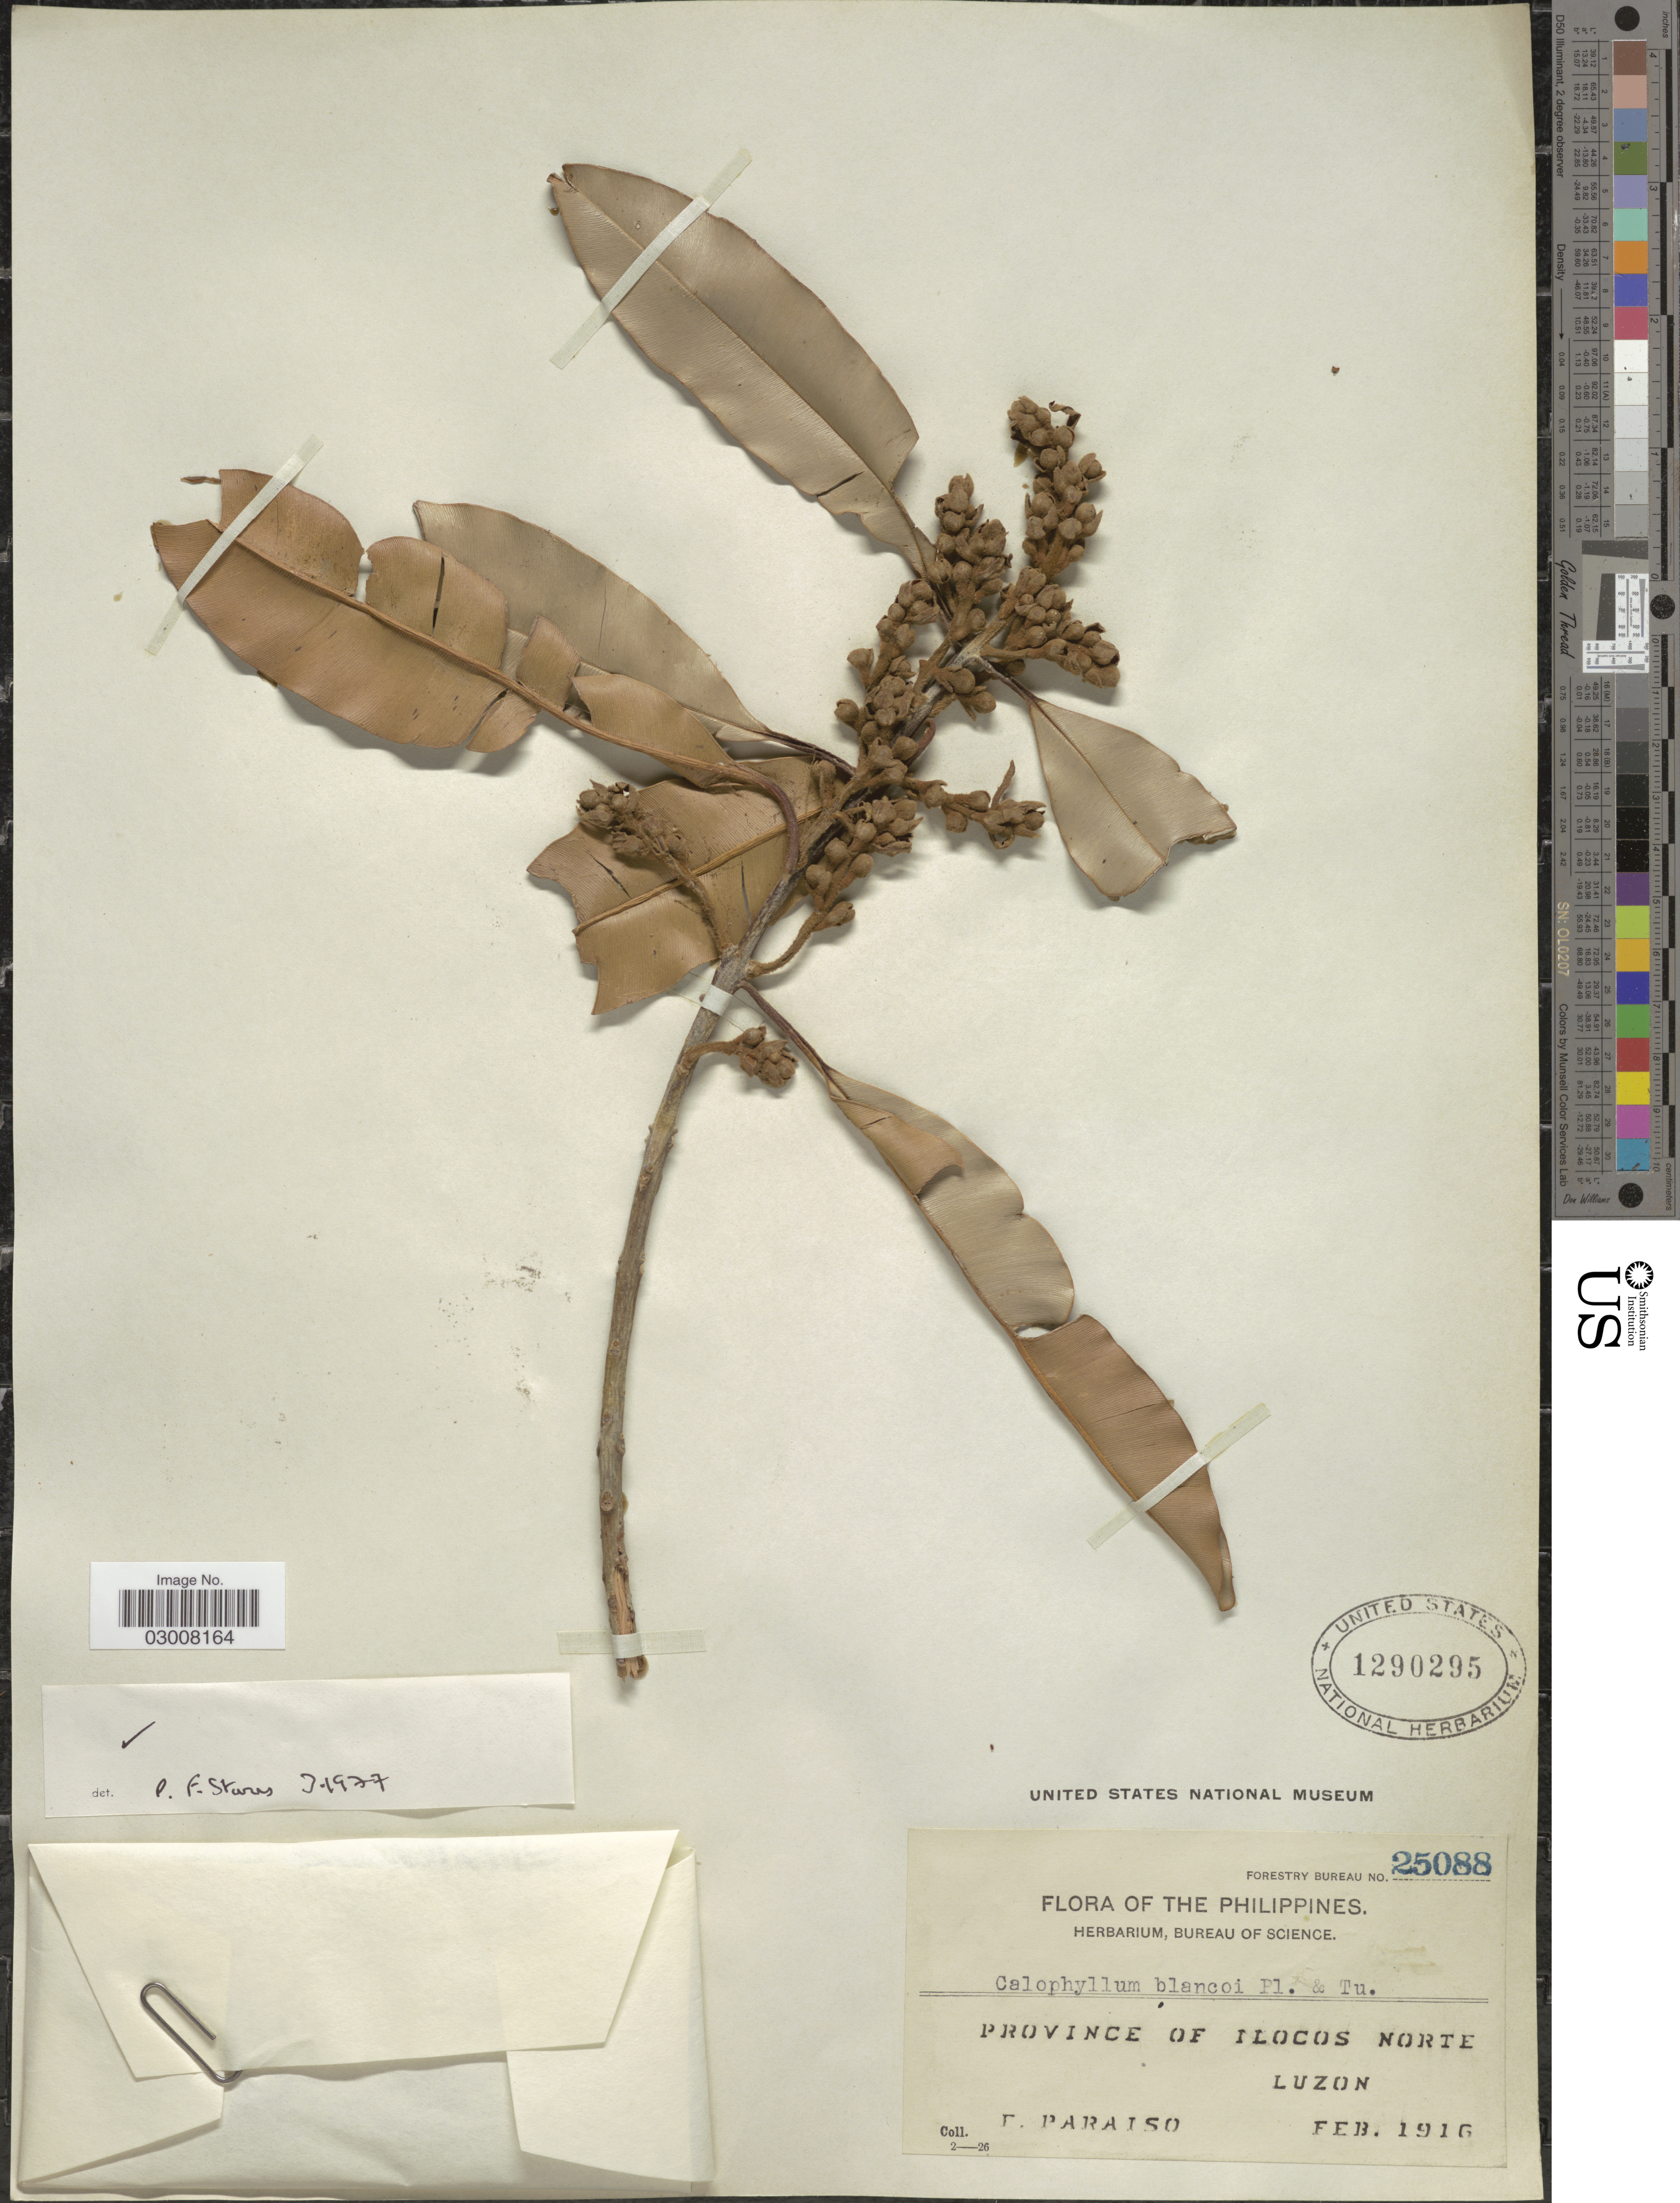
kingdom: Plantae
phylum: Tracheophyta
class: Magnoliopsida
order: Malpighiales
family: Calophyllaceae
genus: Calophyllum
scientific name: Calophyllum blancoi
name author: Planch. & Triana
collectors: E. Paraiso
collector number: Forestry Bureau 25088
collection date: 1916-02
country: Philippines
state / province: Ilocos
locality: Province of Ilocos Norte, Luzon.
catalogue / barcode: US 1290295